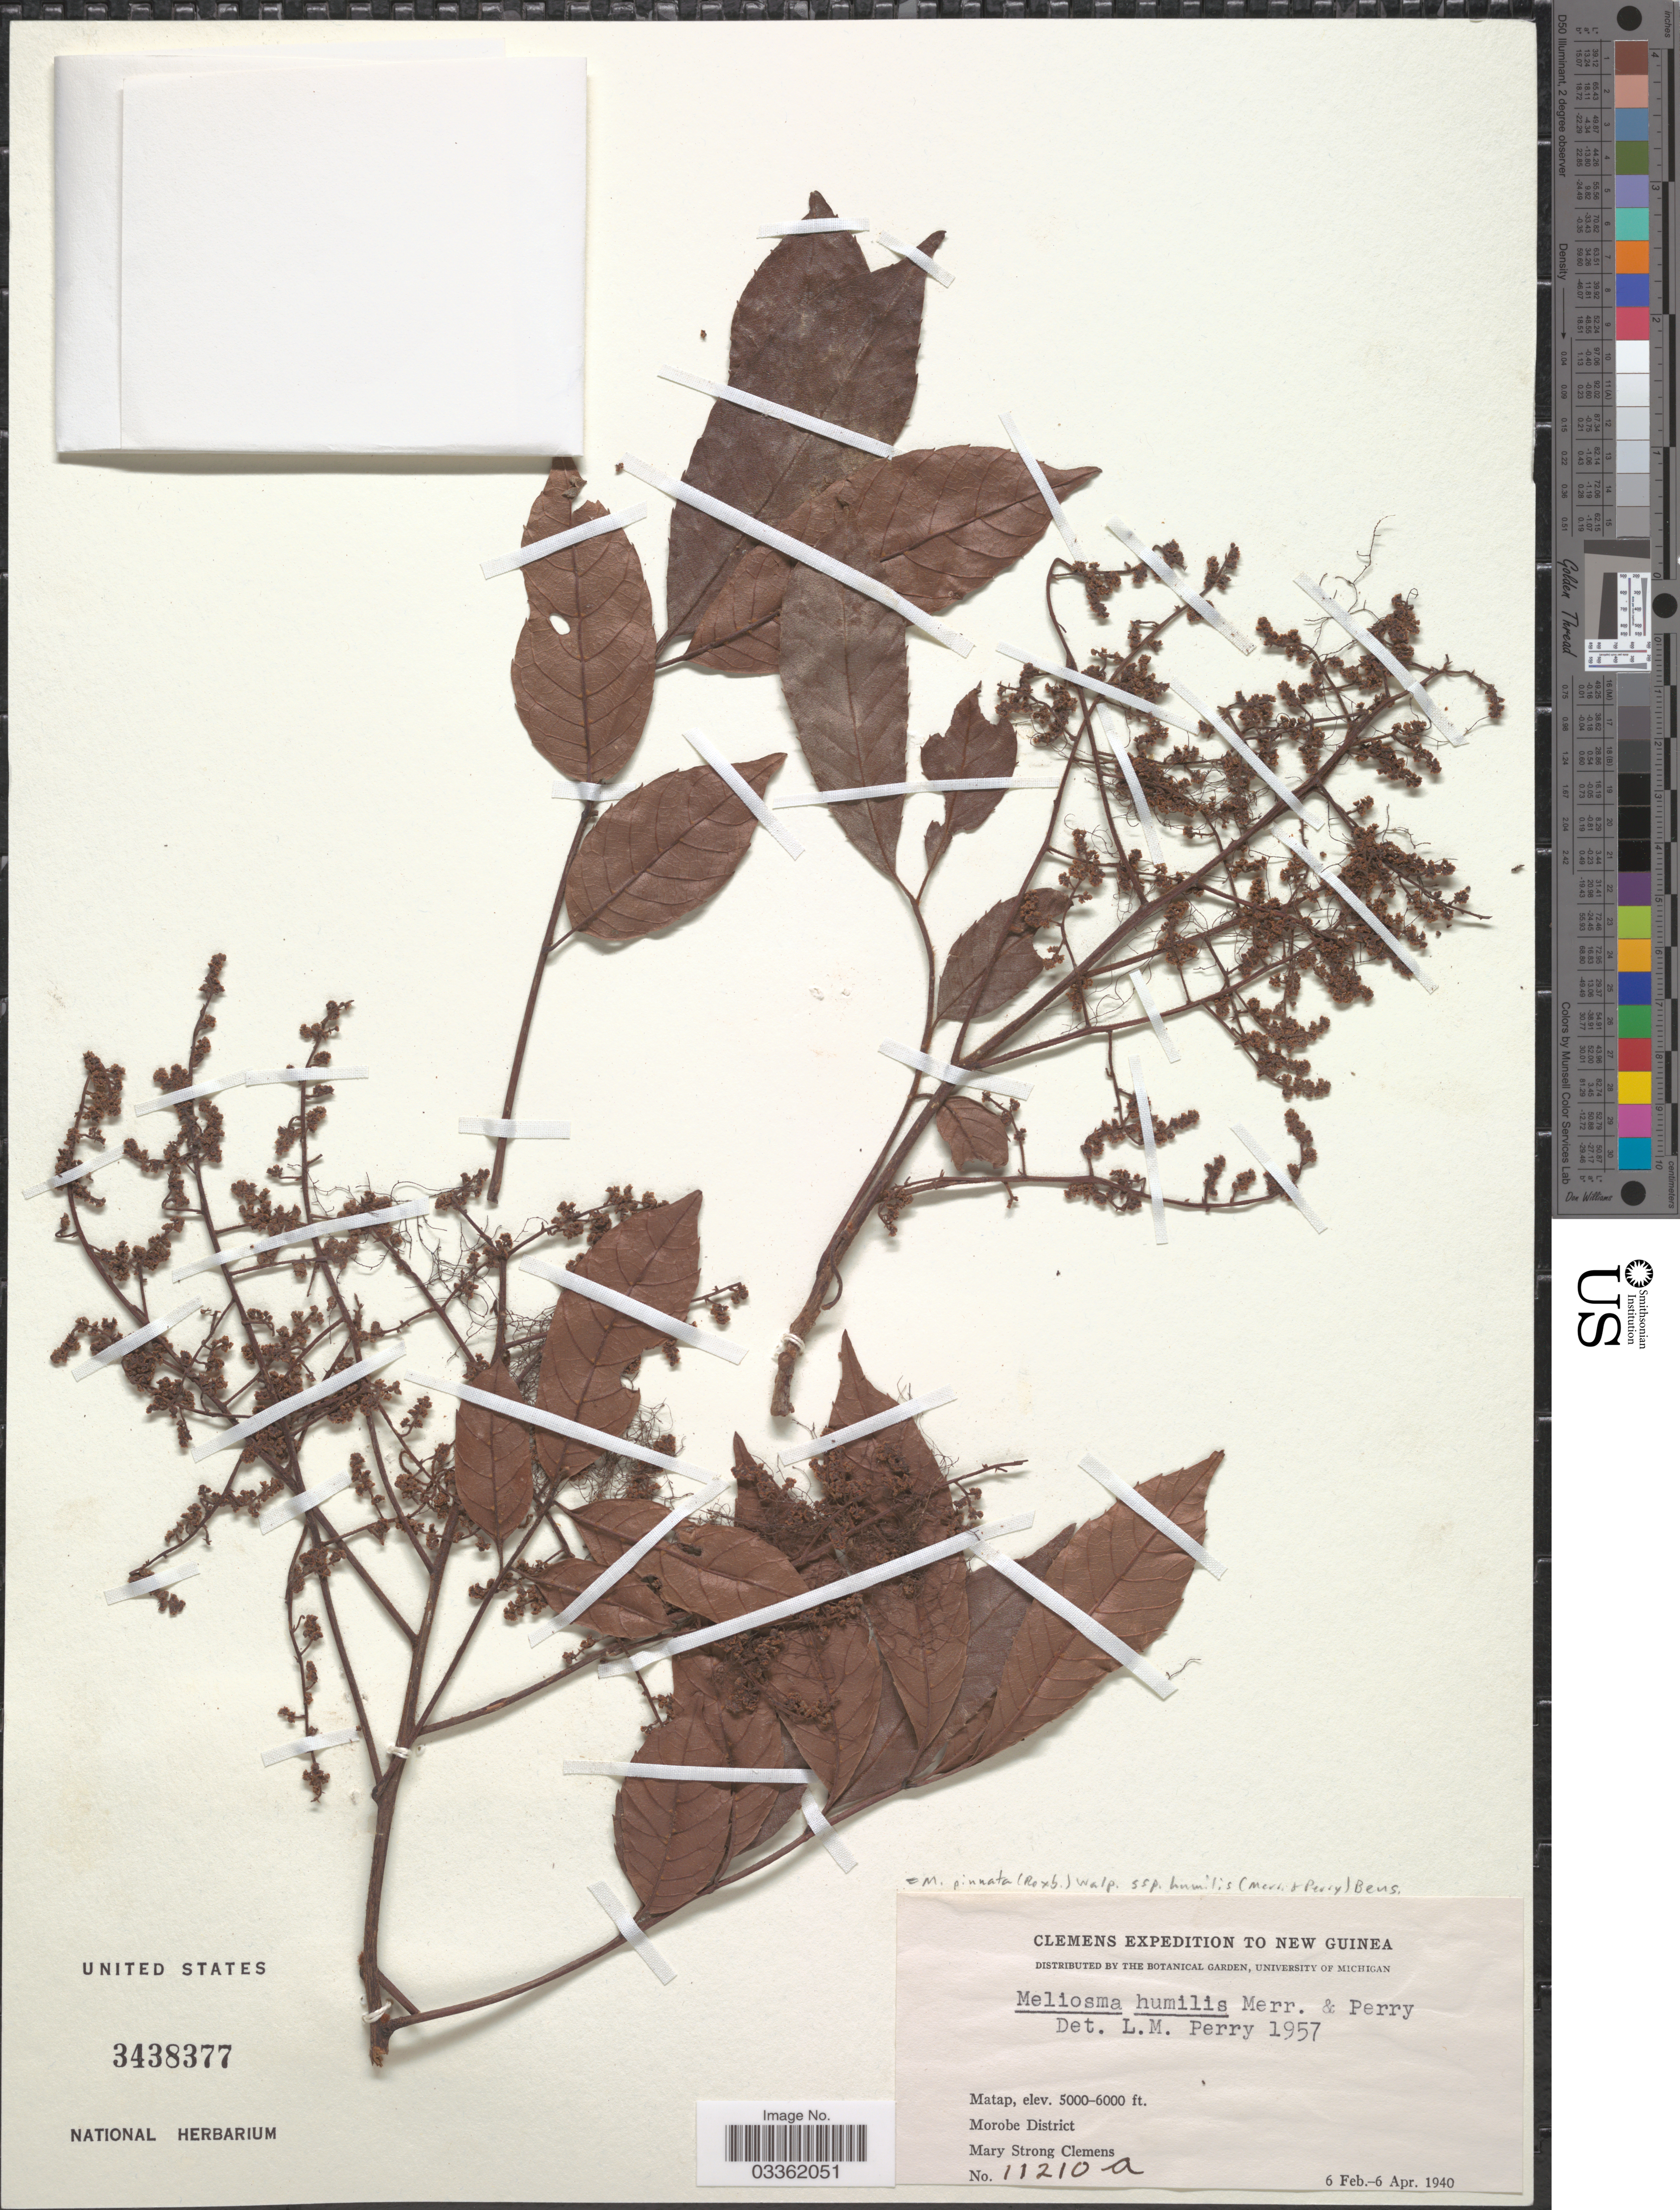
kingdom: Plantae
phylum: Tracheophyta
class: Magnoliopsida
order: Proteales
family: Sabiaceae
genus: Meliosma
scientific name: Meliosma pinnata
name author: Maxim.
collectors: M. S. Clemens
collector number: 11210a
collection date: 1940-02-06/1940-04-06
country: Papua New Guinea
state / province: Morobe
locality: New Guinea. Matap. Morobe District.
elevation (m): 1524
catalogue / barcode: US 3438377